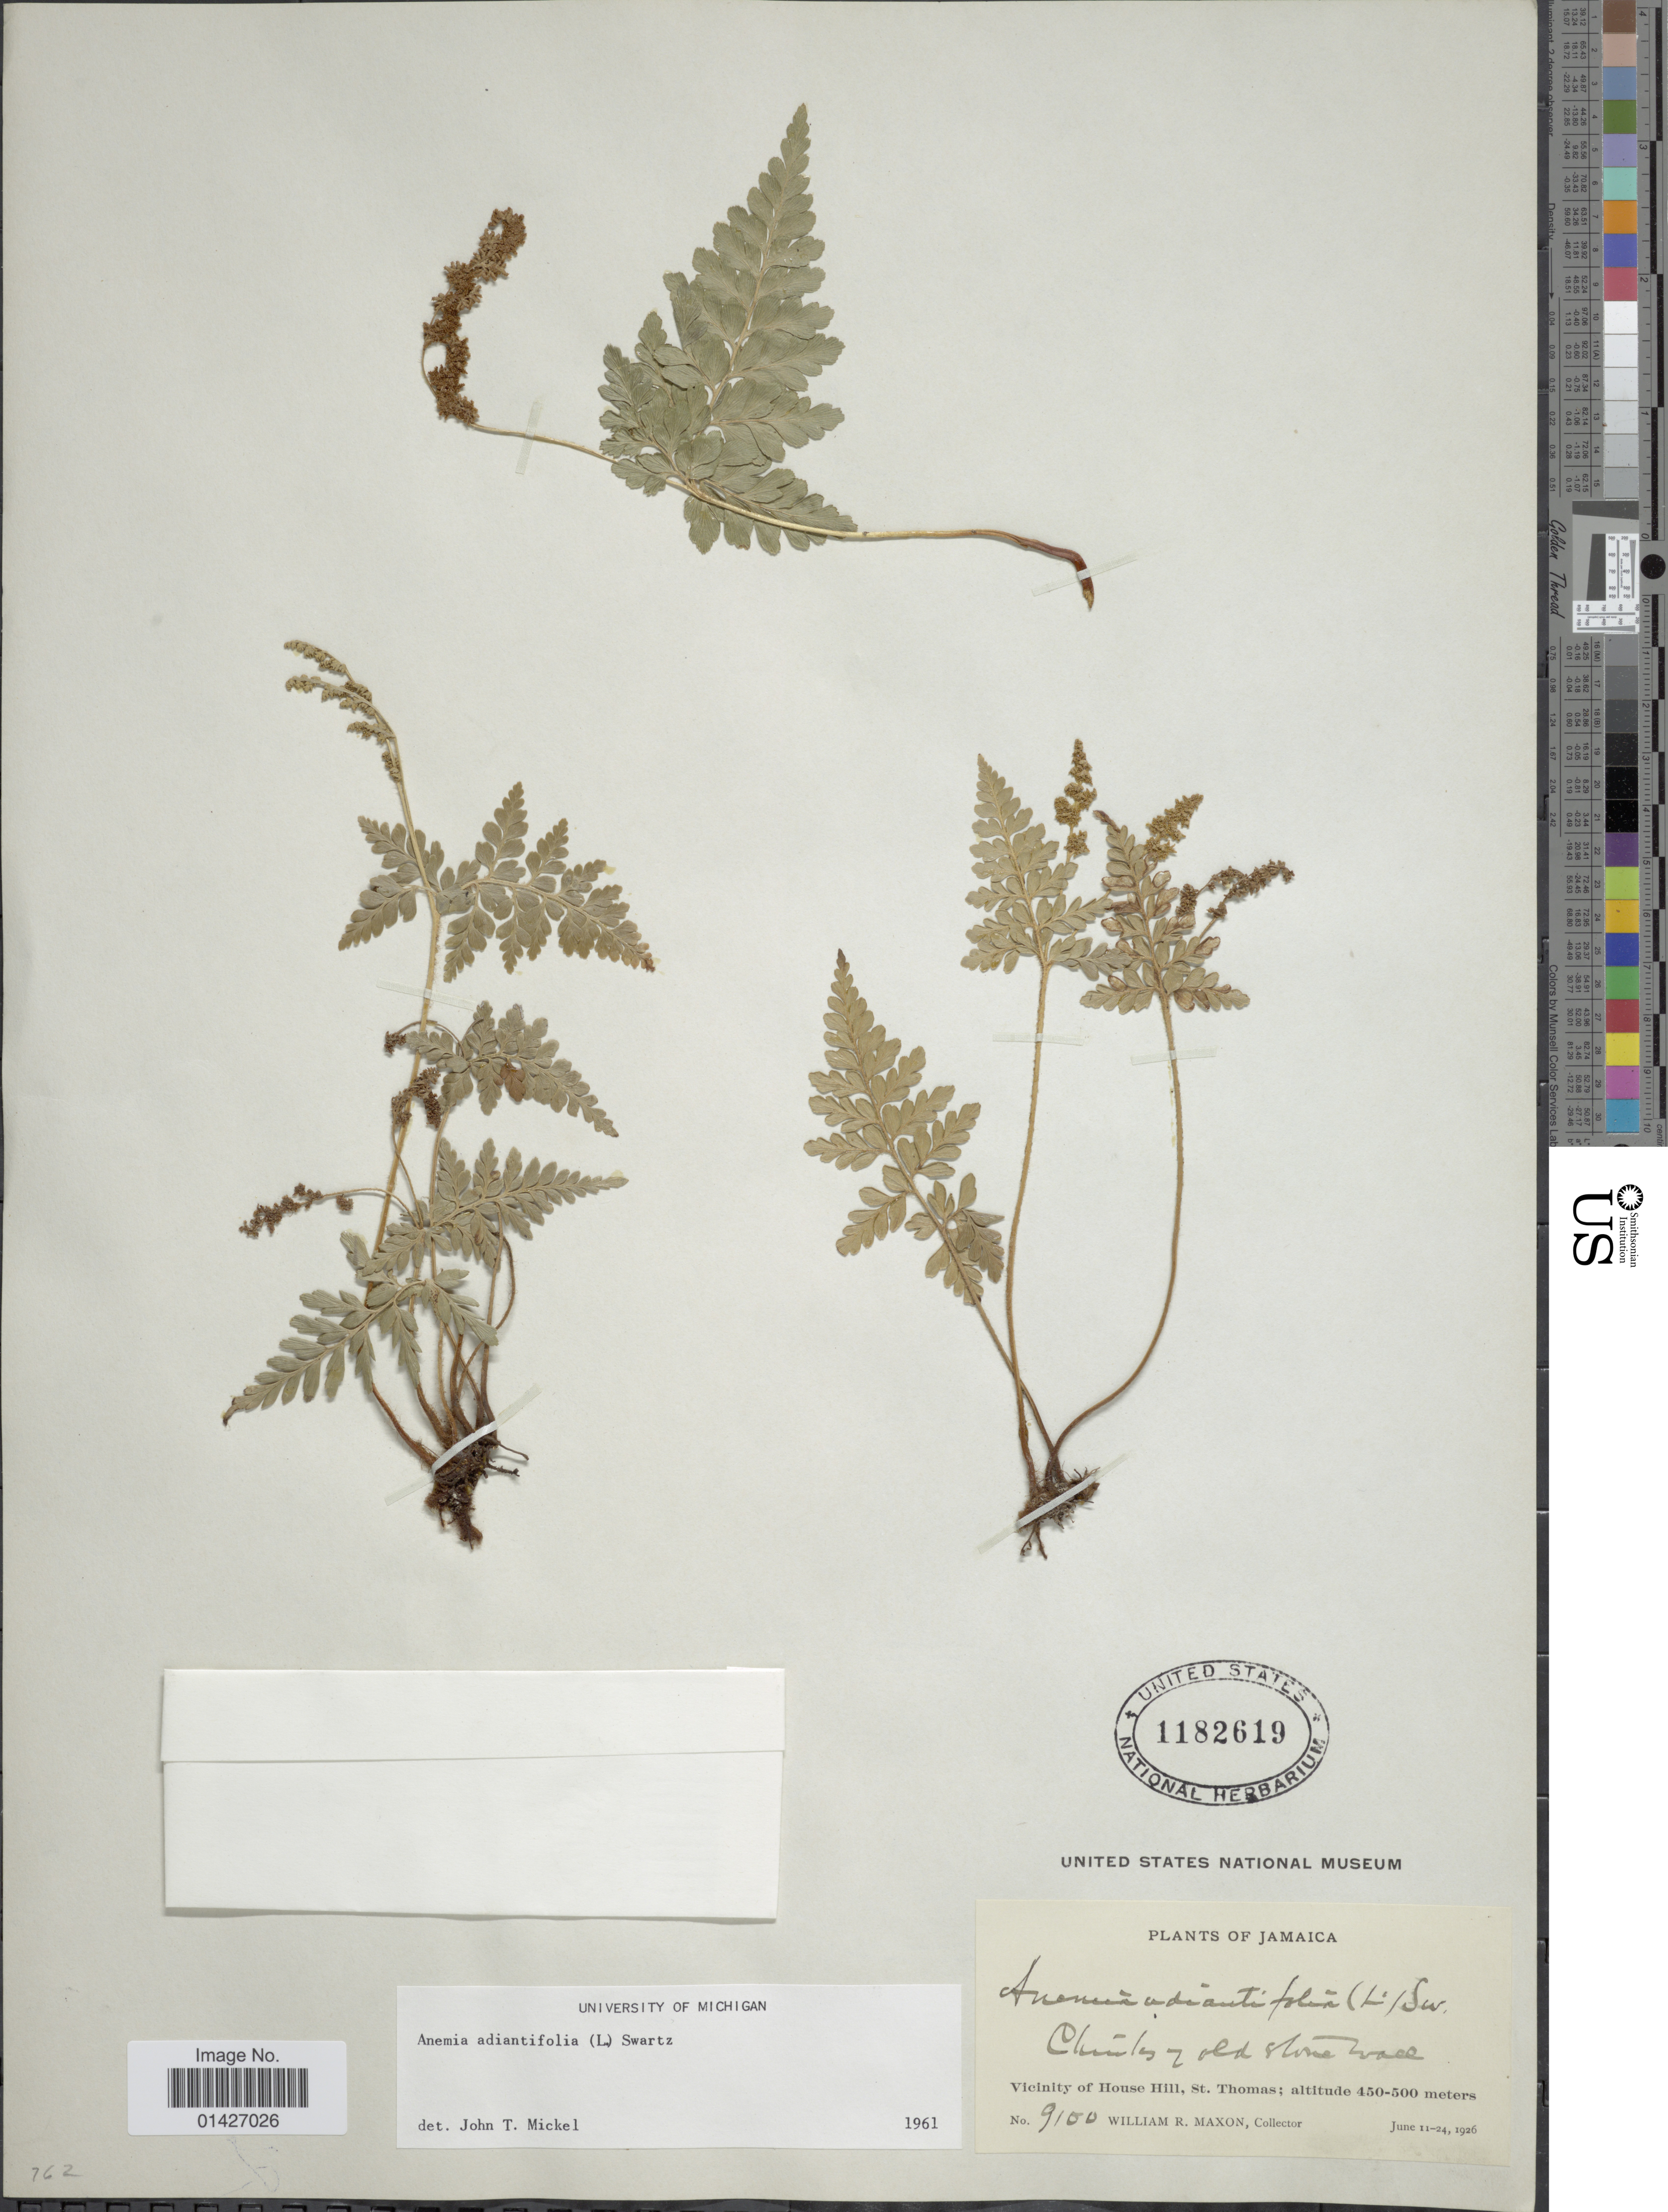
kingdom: Plantae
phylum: Tracheophyta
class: Polypodiopsida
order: Schizaeales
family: Anemiaceae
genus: Anemia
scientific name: Anemia adiantifolia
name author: (L.) Sw.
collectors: W. R. Maxon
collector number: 9100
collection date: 1926-06-11/1926-06-24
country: Jamaica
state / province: Saint Thomas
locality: Climbing on old stone wall. Vicinity of House Hill.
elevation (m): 450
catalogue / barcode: US 1182619